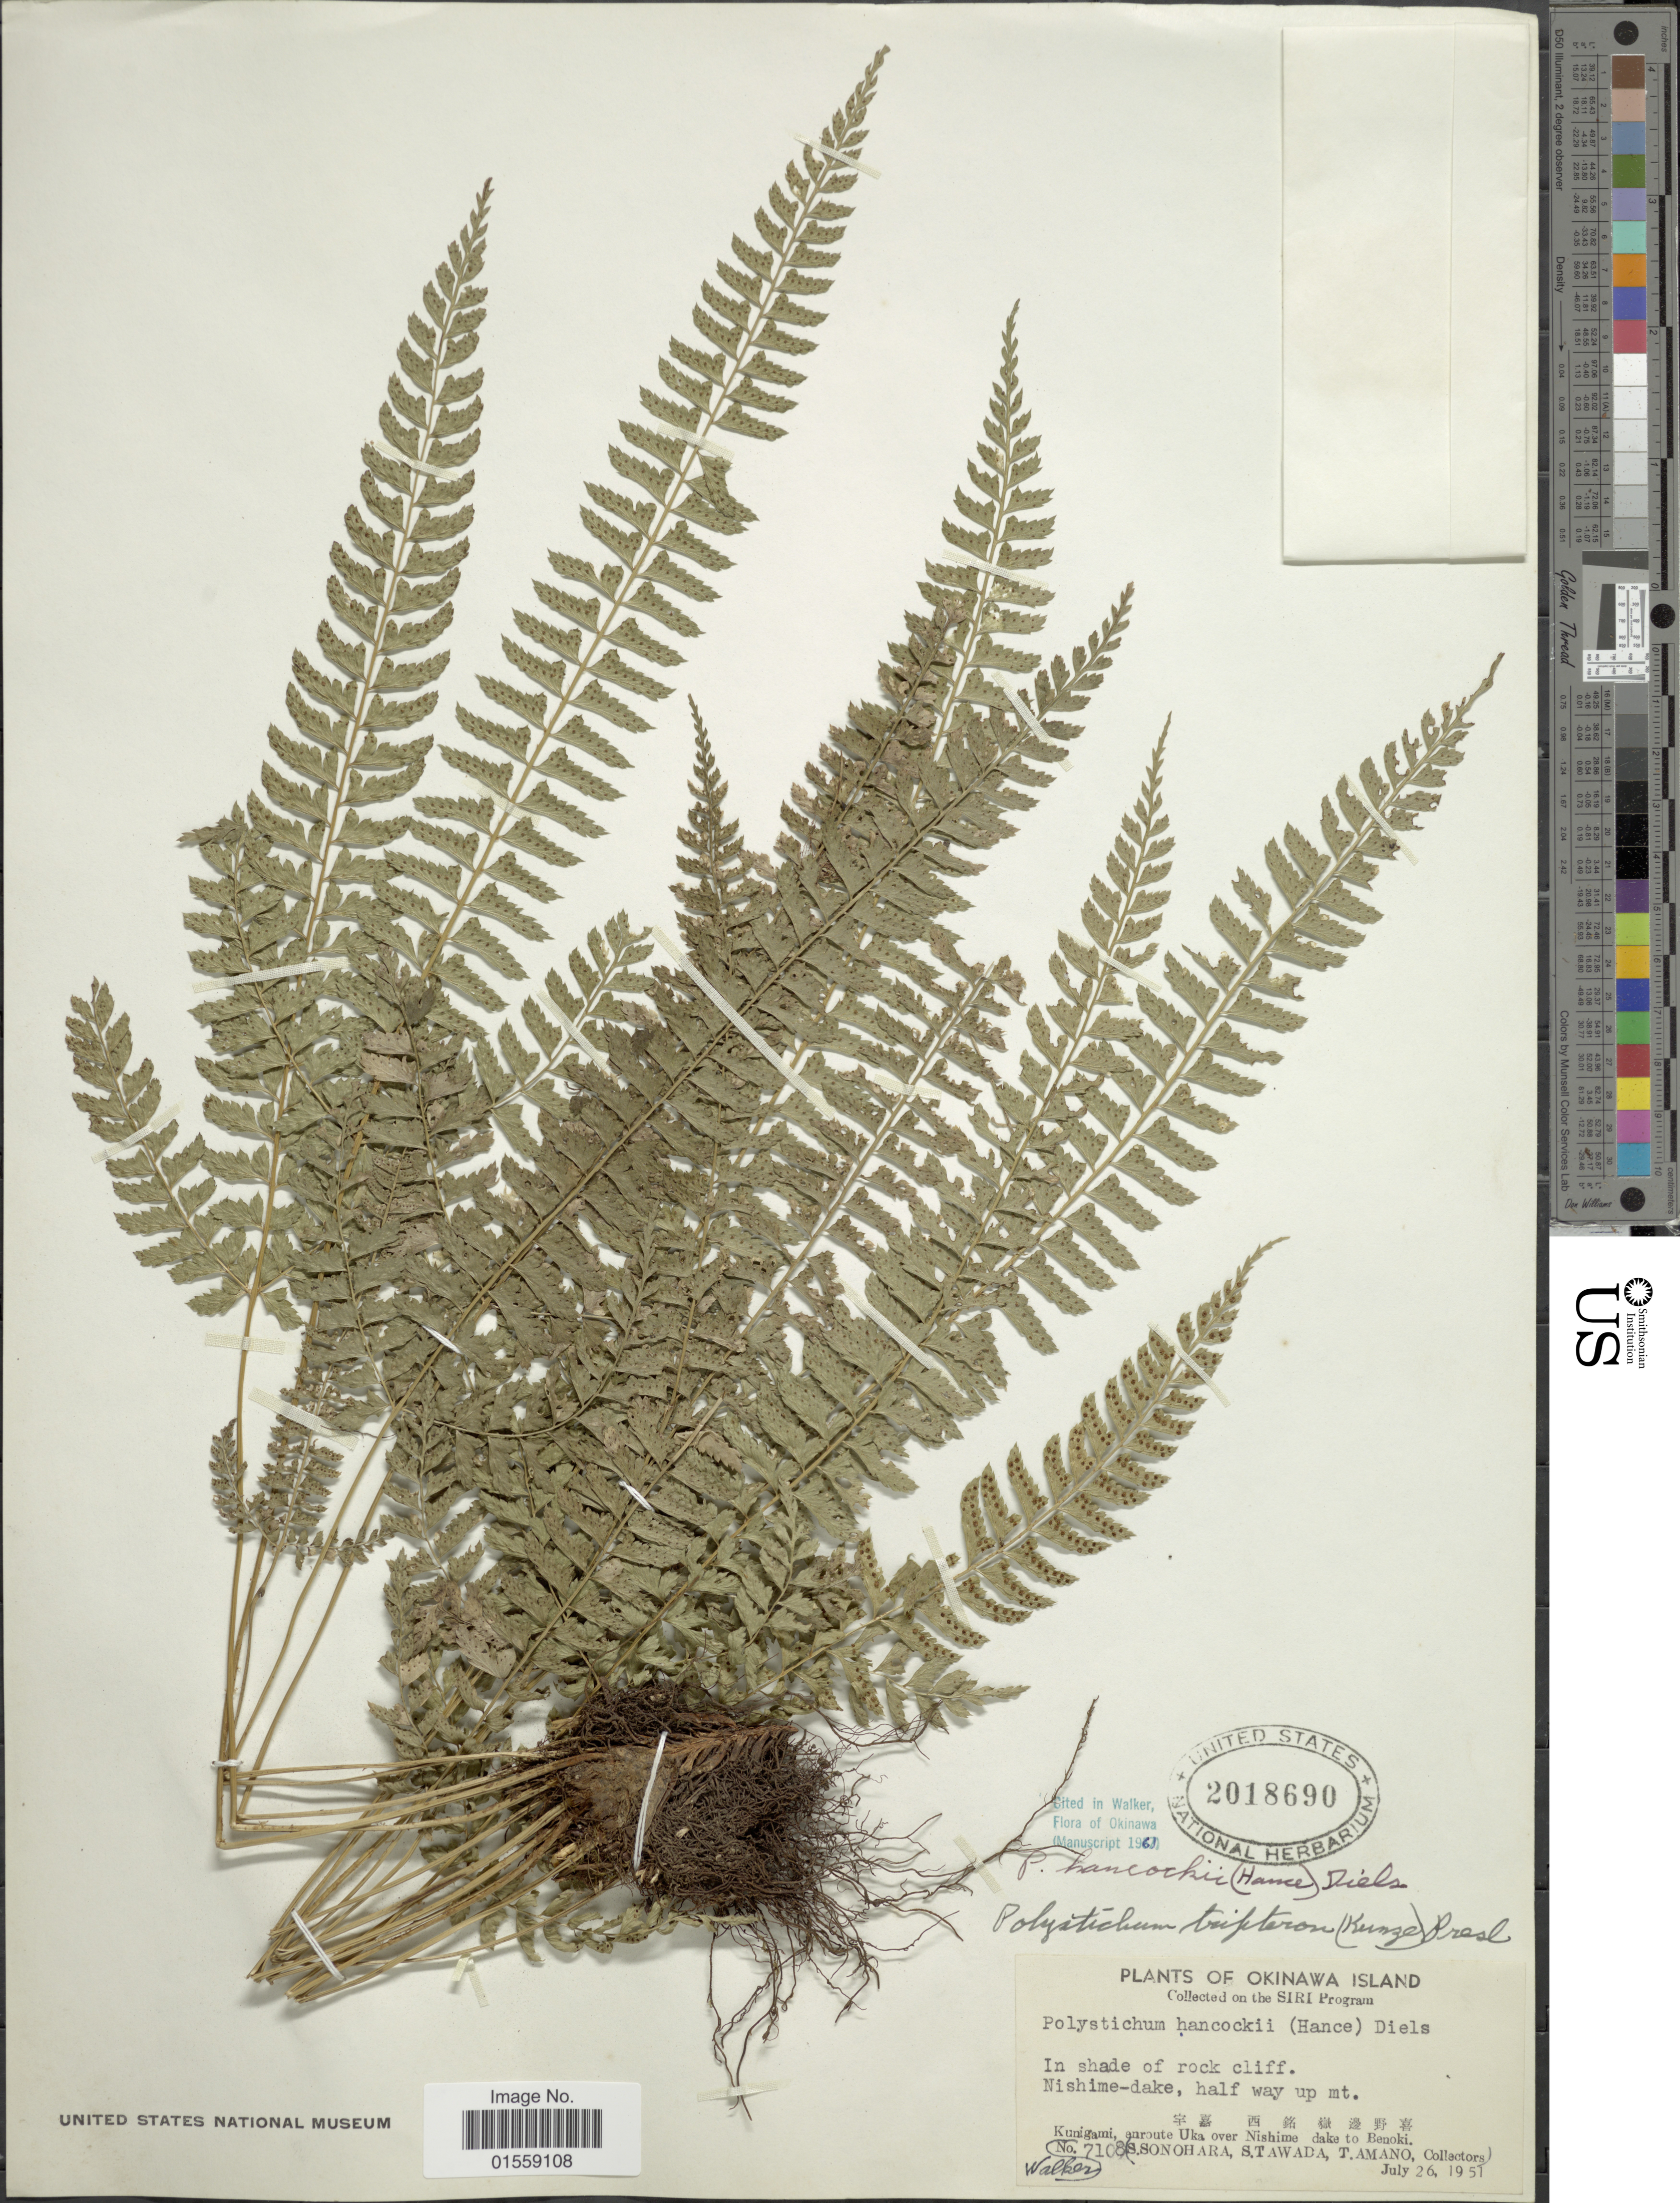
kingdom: Plantae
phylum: Tracheophyta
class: Polypodiopsida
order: Polypodiales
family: Dryopteridaceae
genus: Polystichum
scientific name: Polystichum hancockii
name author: (Hance) Diels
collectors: S. Sonohara, S. Tawada & T. Amano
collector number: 7108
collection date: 1951-07-26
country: Japan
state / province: Okinawa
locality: Nishime-dake, half way op mt., Kunigami, enroute Uka over Nishime dake to Benoki.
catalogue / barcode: US 2018690